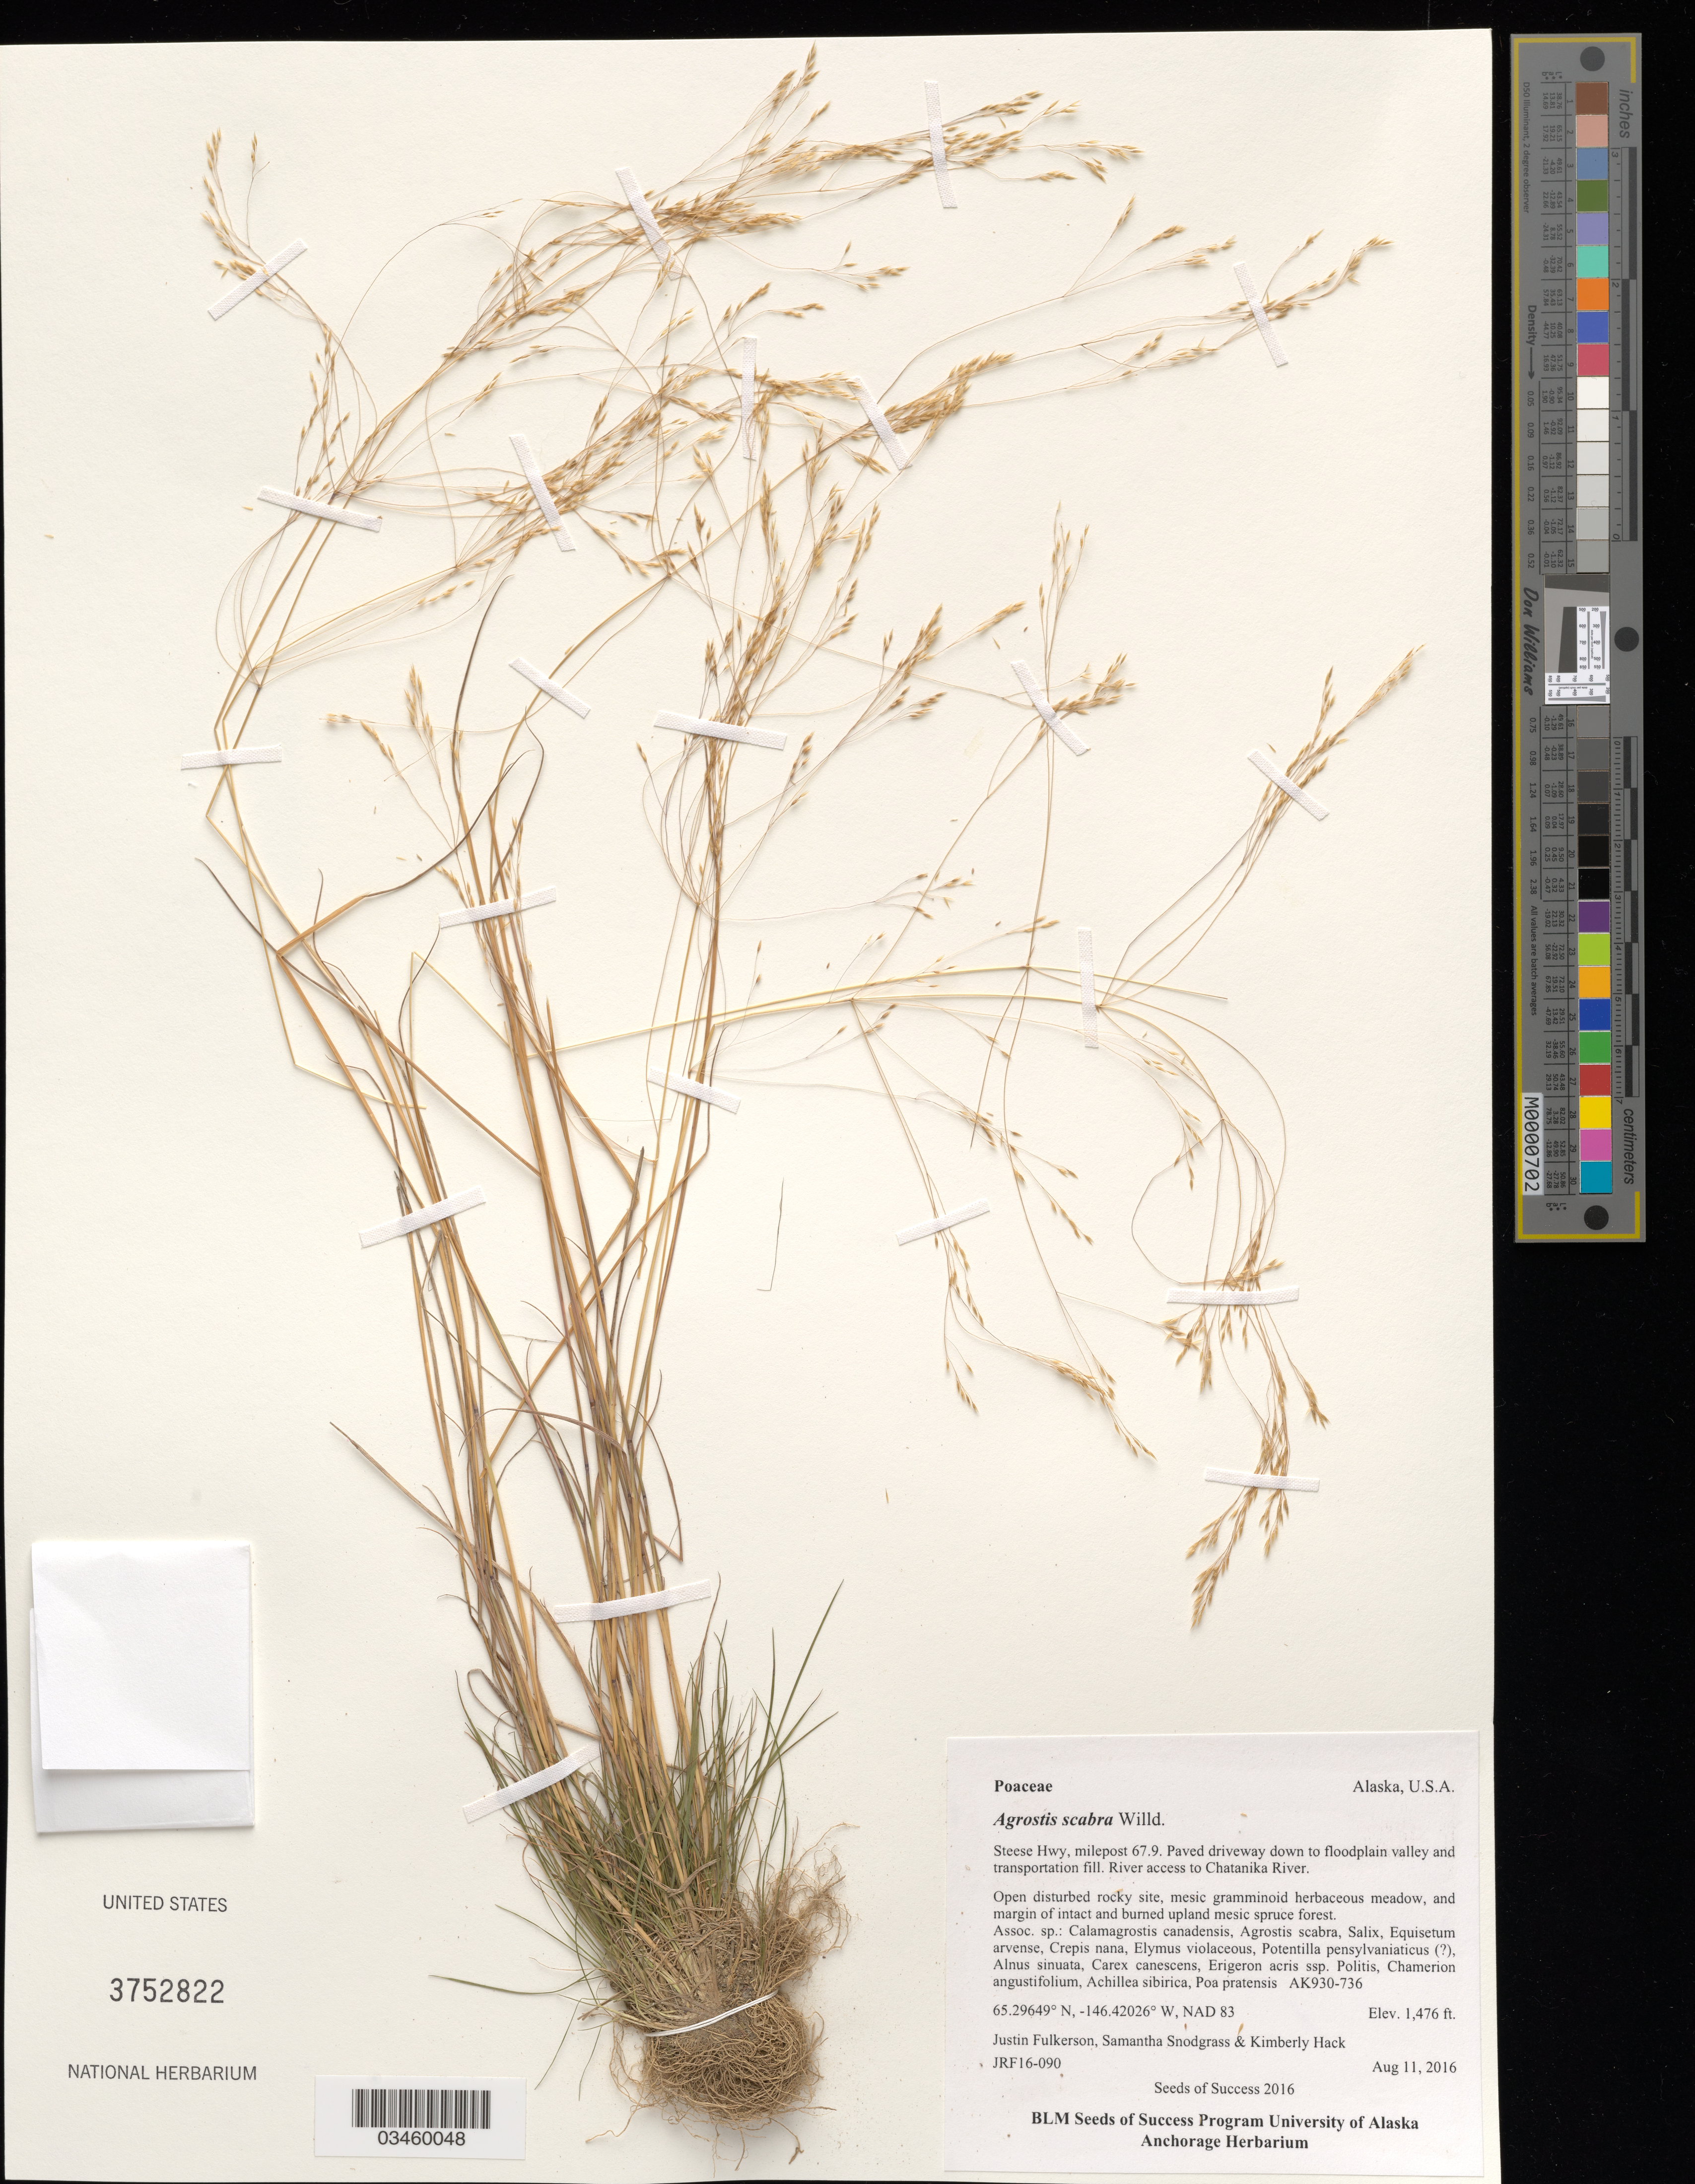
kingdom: Plantae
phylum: Tracheophyta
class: Liliopsida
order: Poales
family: Poaceae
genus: Agrostis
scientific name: Agrostis scabra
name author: Willd.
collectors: J. Fulkerson, K. Hack & S. Snodgrass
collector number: AK930-736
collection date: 2016-08-11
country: United States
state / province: Alaska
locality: Steese Hwy, milepost 67.9. River access to Chatanika River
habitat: Open disturbed rocky site, mesic gramminoid herbaceous meadow, and margin of intact and burned upland mesic spruce forest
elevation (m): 450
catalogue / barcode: US 3752822